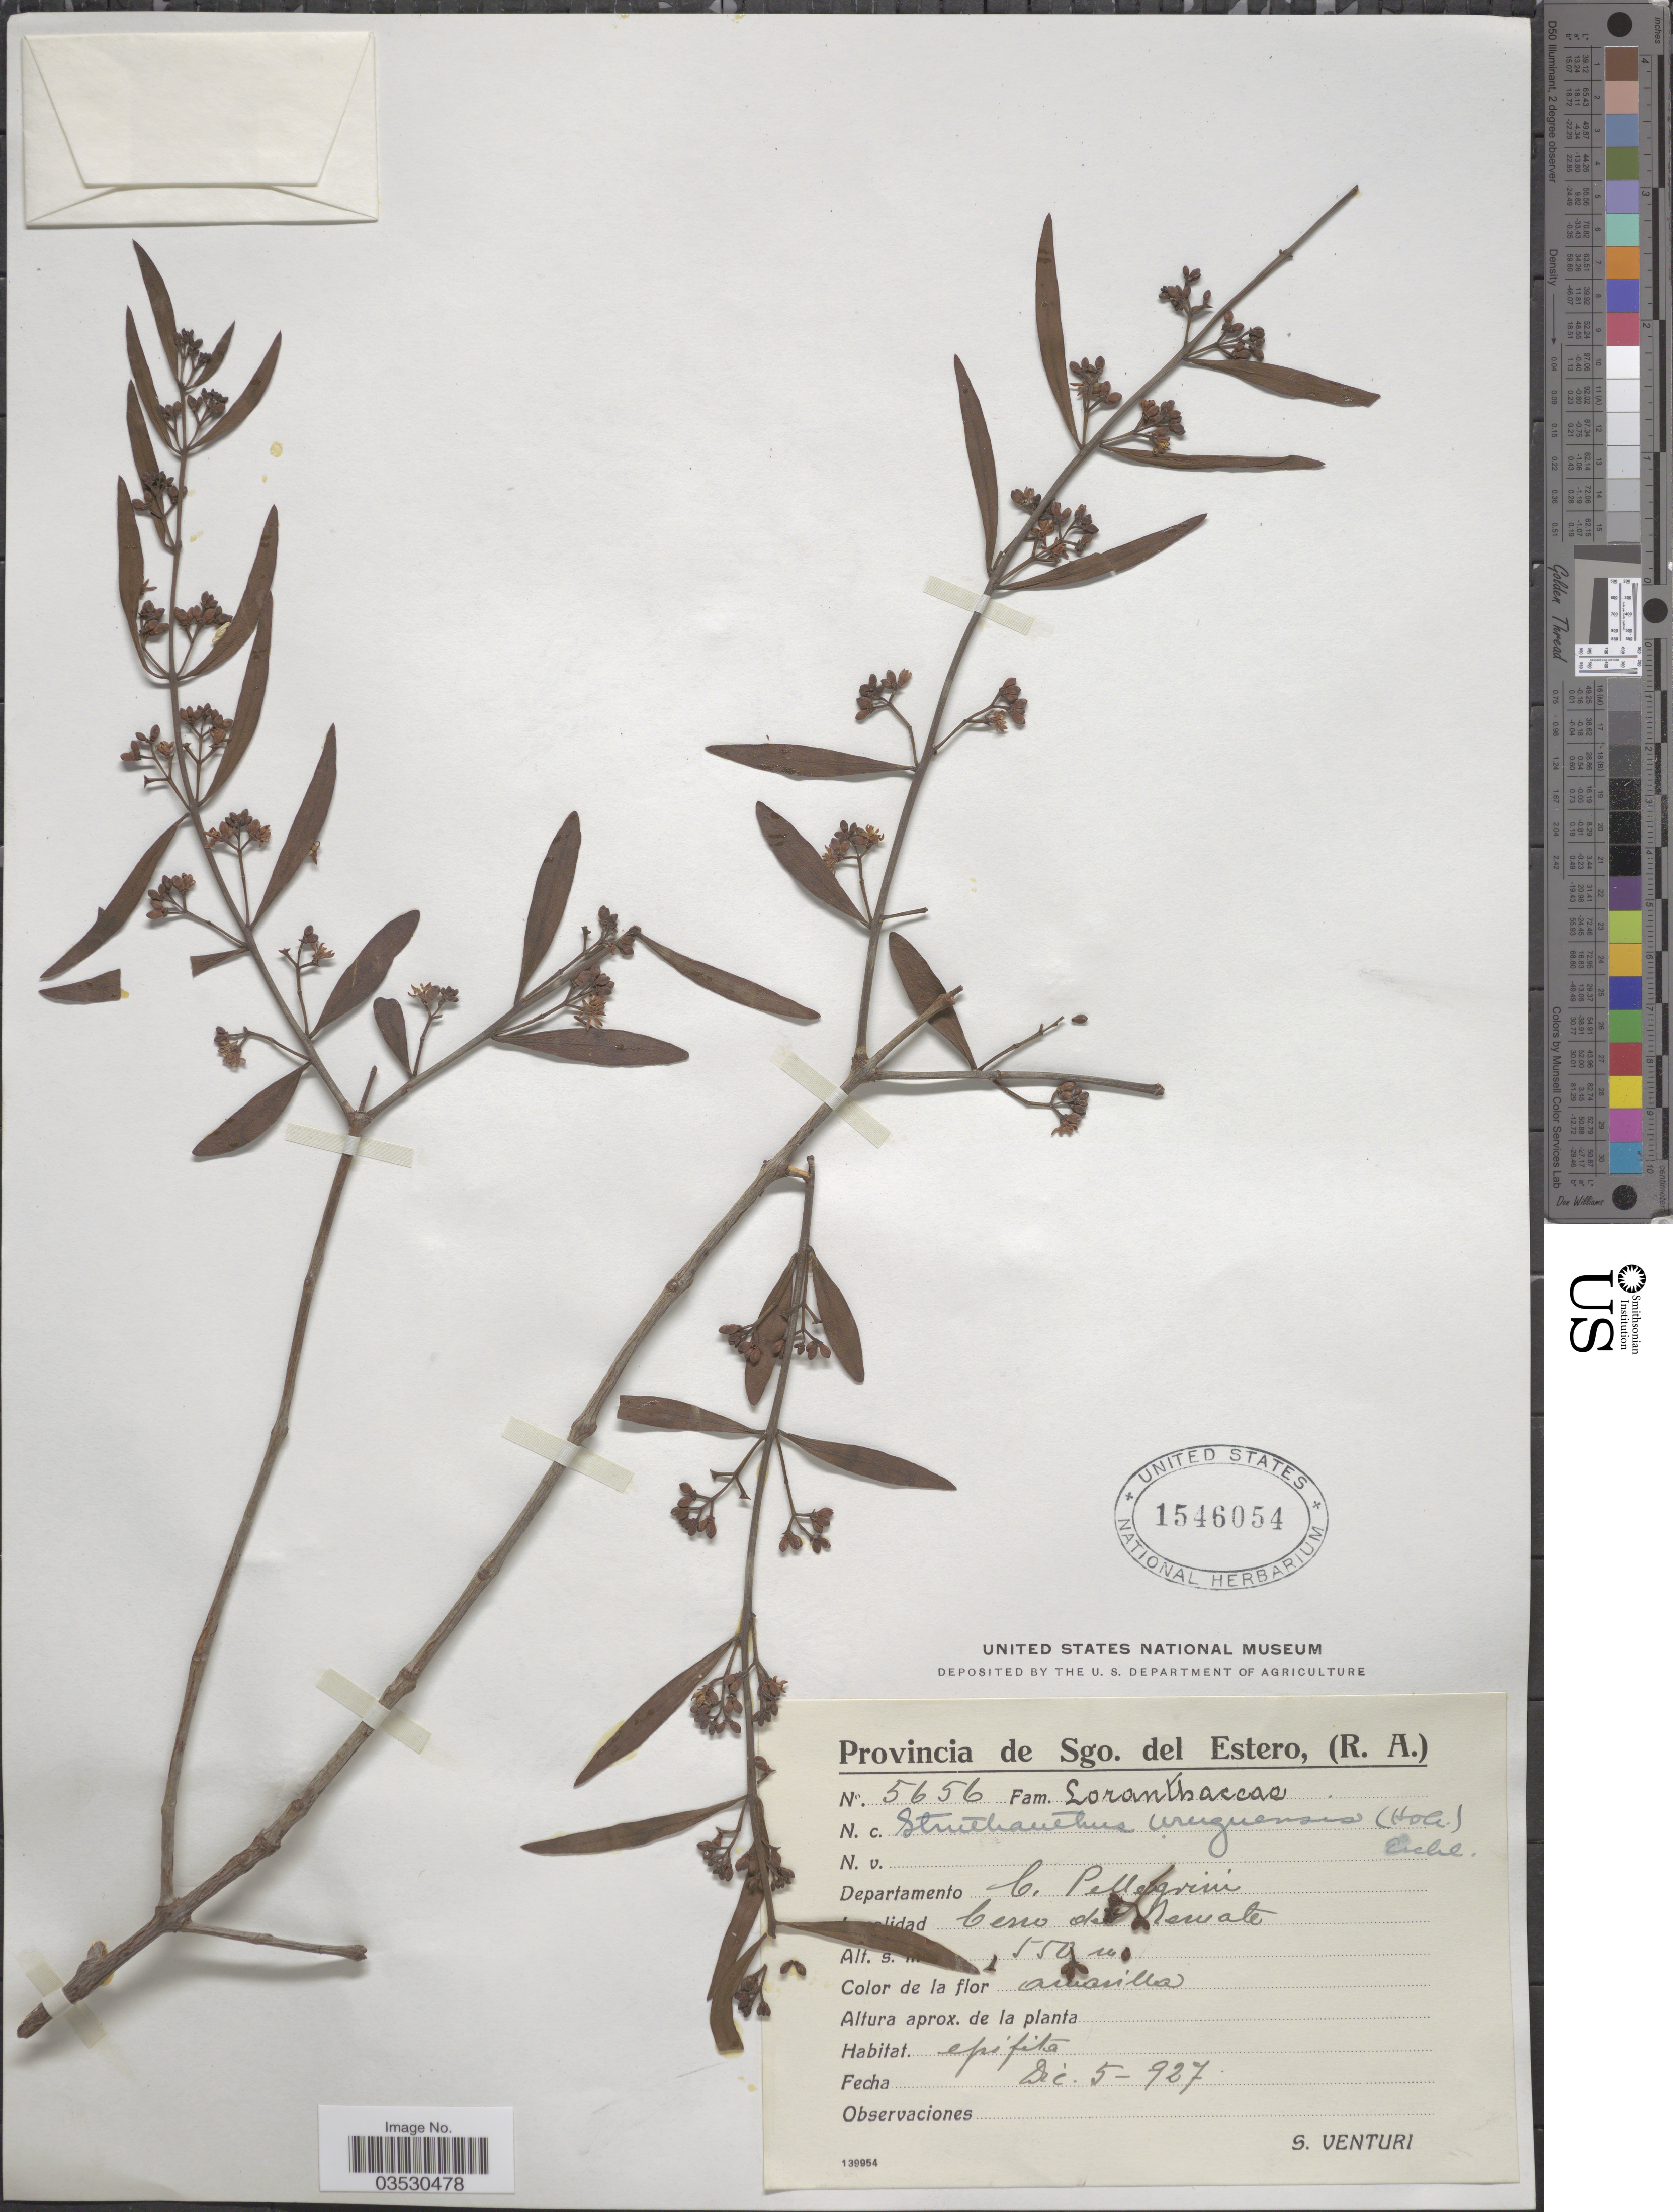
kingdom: Plantae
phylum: Tracheophyta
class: Magnoliopsida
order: Santalales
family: Loranthaceae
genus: Struthanthus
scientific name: Struthanthus uraguensis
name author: G. Don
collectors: S. Venturi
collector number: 5656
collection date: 1927-12-05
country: Argentina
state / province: Santiago del Estero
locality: Departmento C. Pellegrini. Cerro de Nemate.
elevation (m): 550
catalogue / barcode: US 1546054